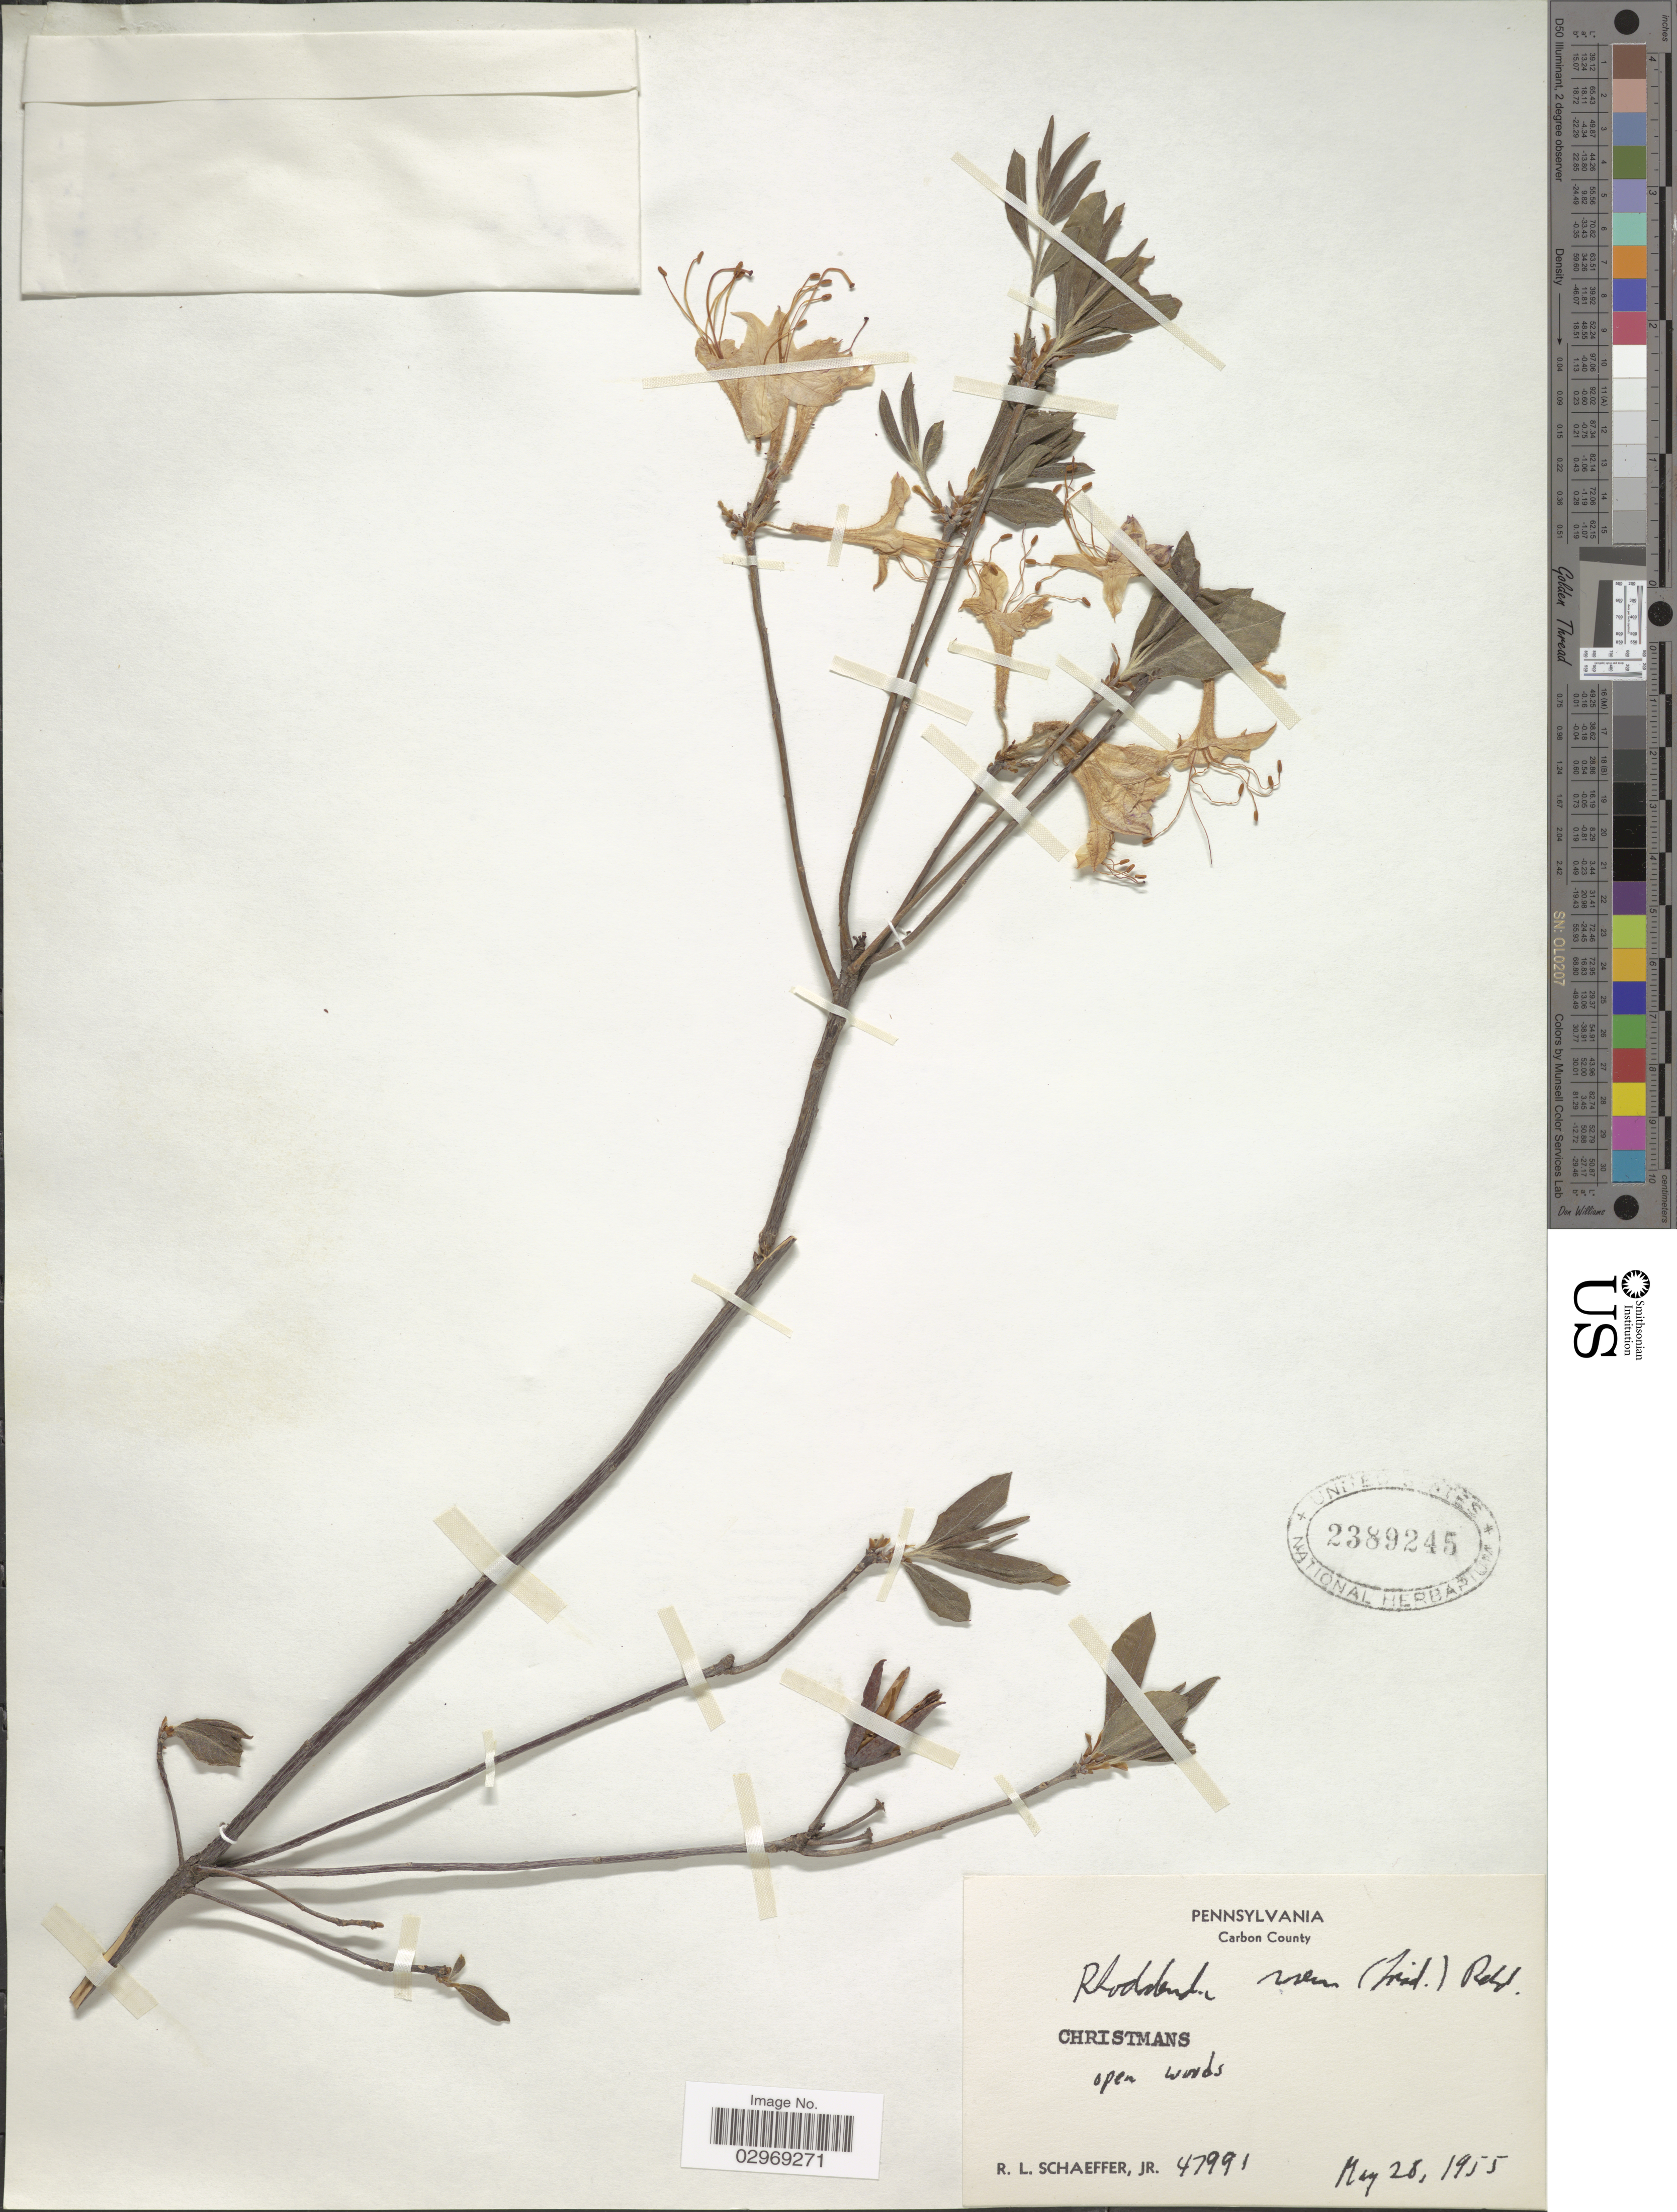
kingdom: Plantae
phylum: Tracheophyta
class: Magnoliopsida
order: Ericales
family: Ericaceae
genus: Rhododendron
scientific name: Rhododendron roseum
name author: (Loisel.) Rehder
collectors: R. L. Schaeffer Jr.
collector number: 47991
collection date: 1955-05-28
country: United States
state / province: Pennsylvania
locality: Carbon County, Christmans.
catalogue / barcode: US 2389245